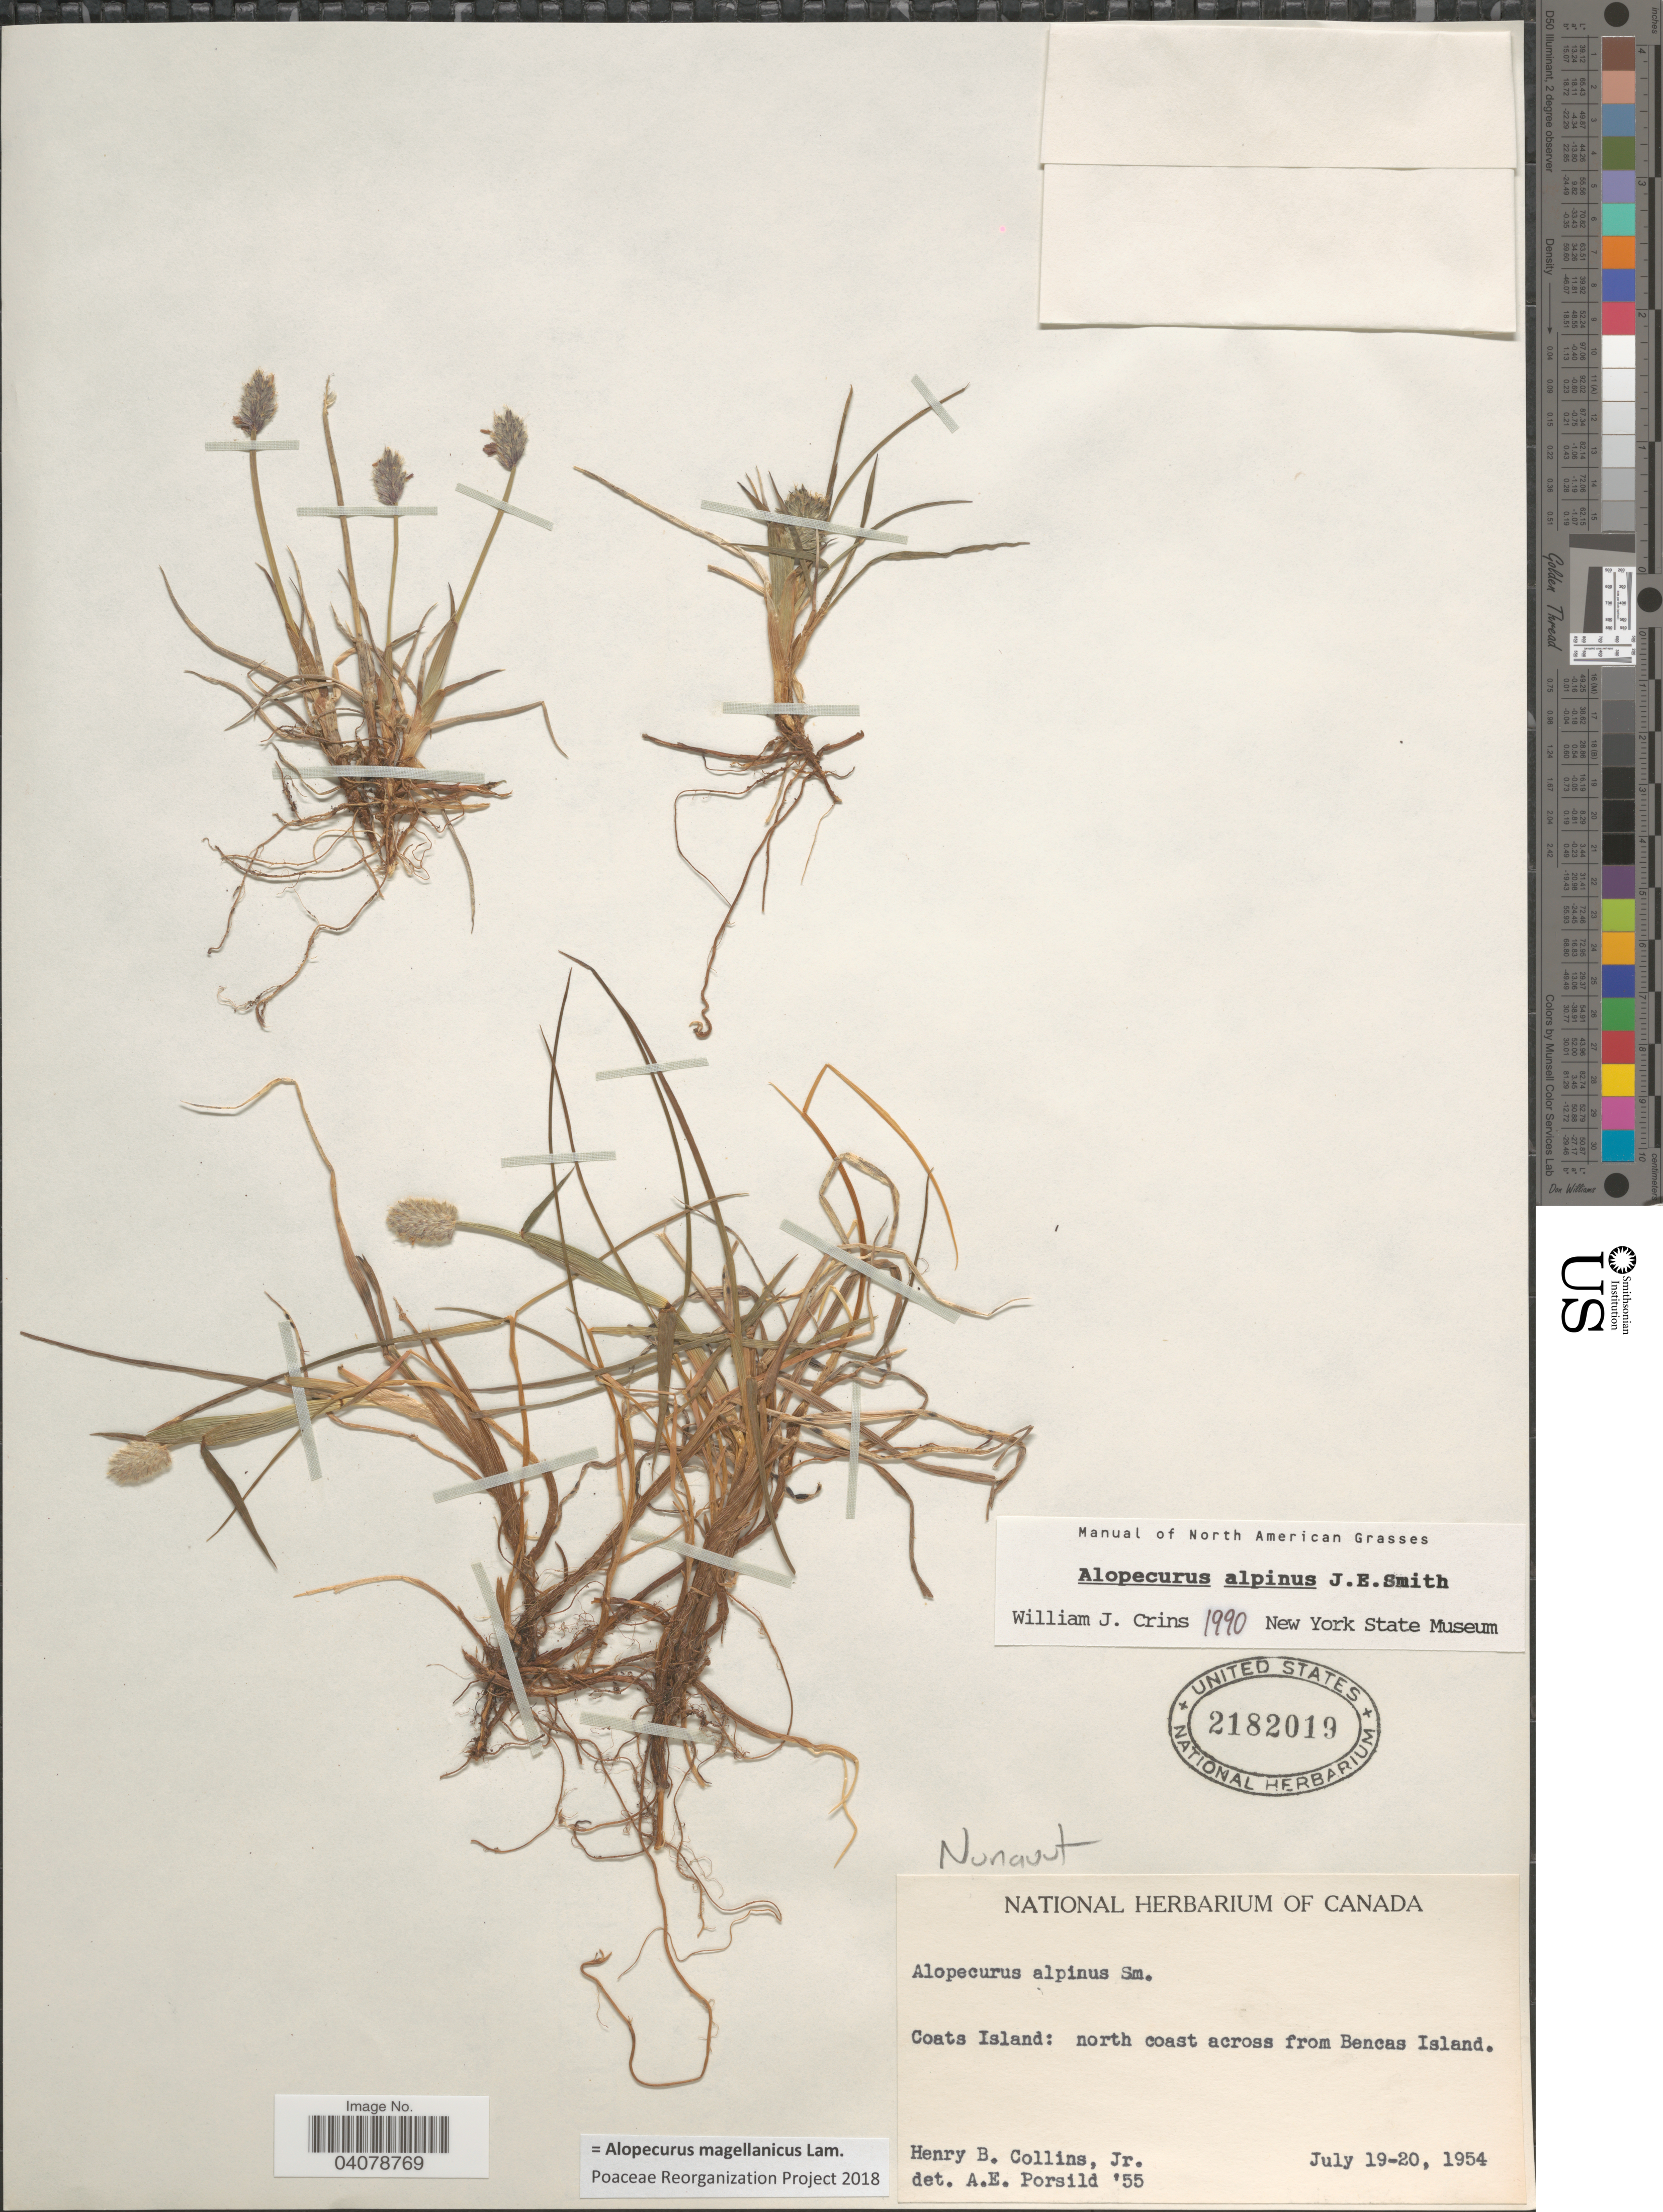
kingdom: Plantae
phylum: Tracheophyta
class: Liliopsida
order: Poales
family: Poaceae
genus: Alopecurus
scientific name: Alopecurus magellanicus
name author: Lam.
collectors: H. Collins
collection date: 1954-07-19/1954-07-20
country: Canada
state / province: Nunavut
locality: Coats Island: north coast across from Bencas Island.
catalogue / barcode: US 2182019